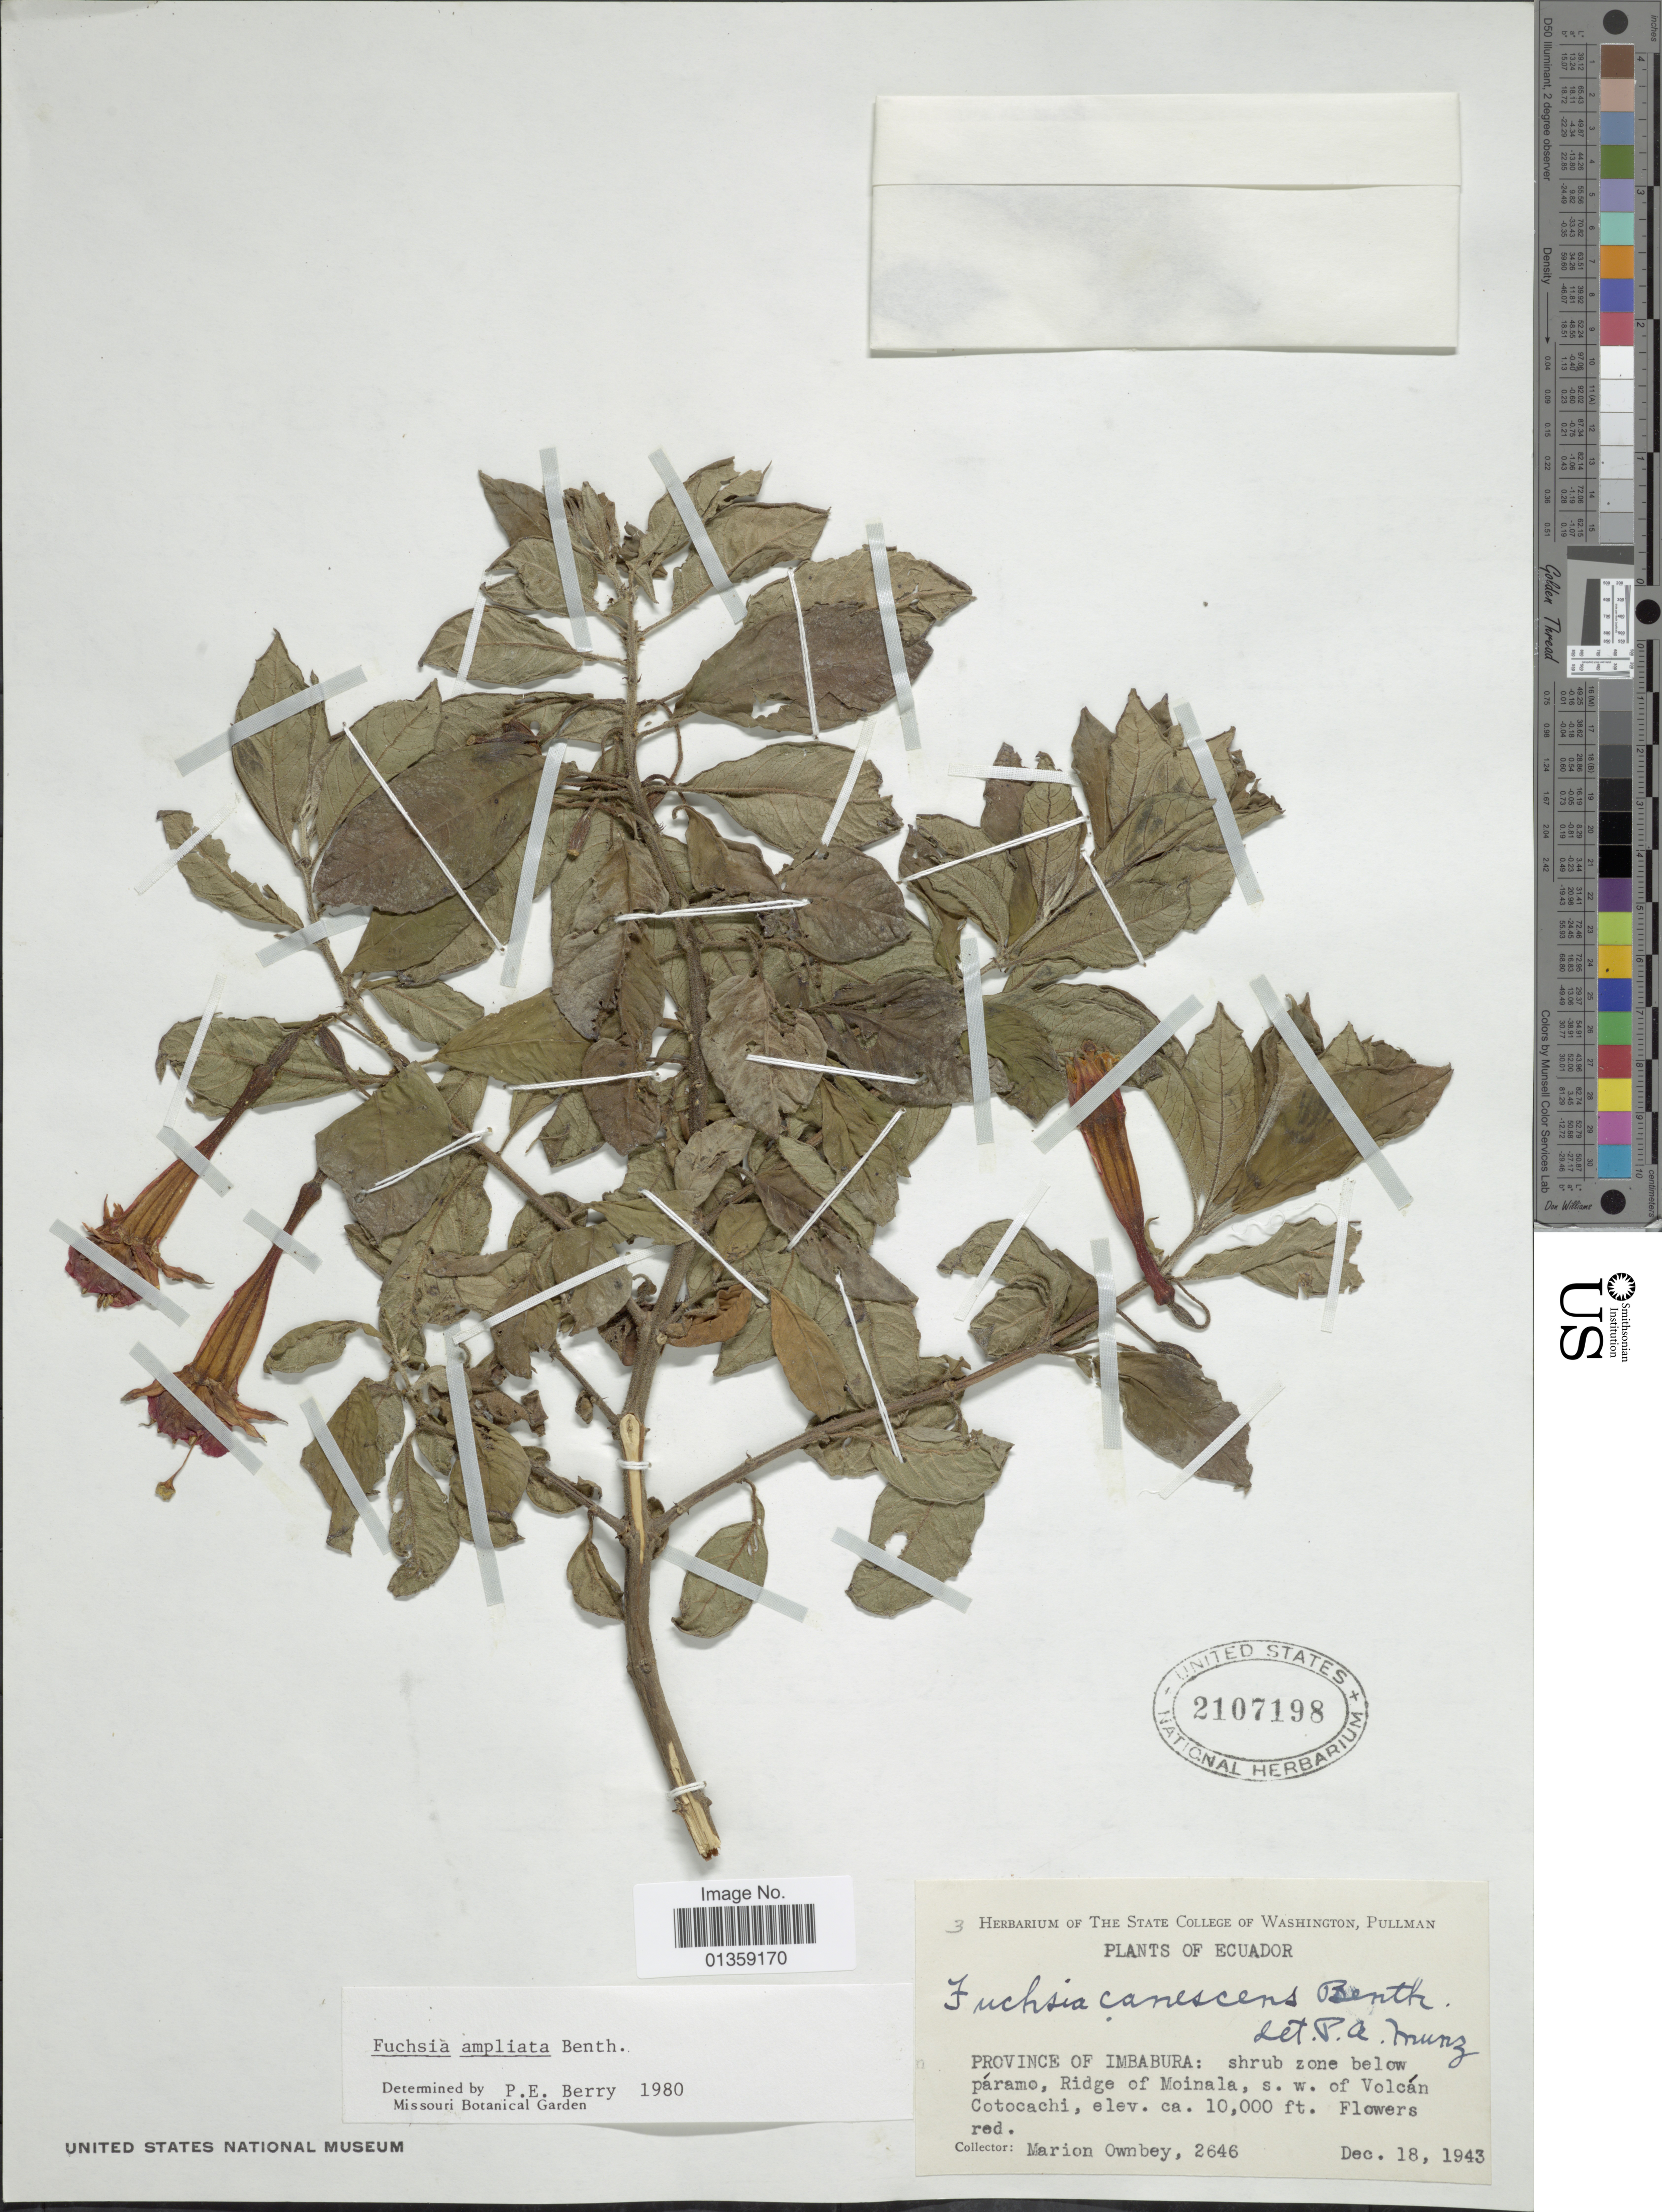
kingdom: Plantae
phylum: Tracheophyta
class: Magnoliopsida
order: Myrtales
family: Onagraceae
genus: Fuchsia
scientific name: Fuchsia ampliata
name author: Benth.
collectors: F. M. Ownbey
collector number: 2646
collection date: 1943-12-18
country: Ecuador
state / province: Imbabura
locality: Shrub zone below páramo, Ridge of Moinala, s.w. of Volcán Cotocachi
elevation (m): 3048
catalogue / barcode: US 2107198